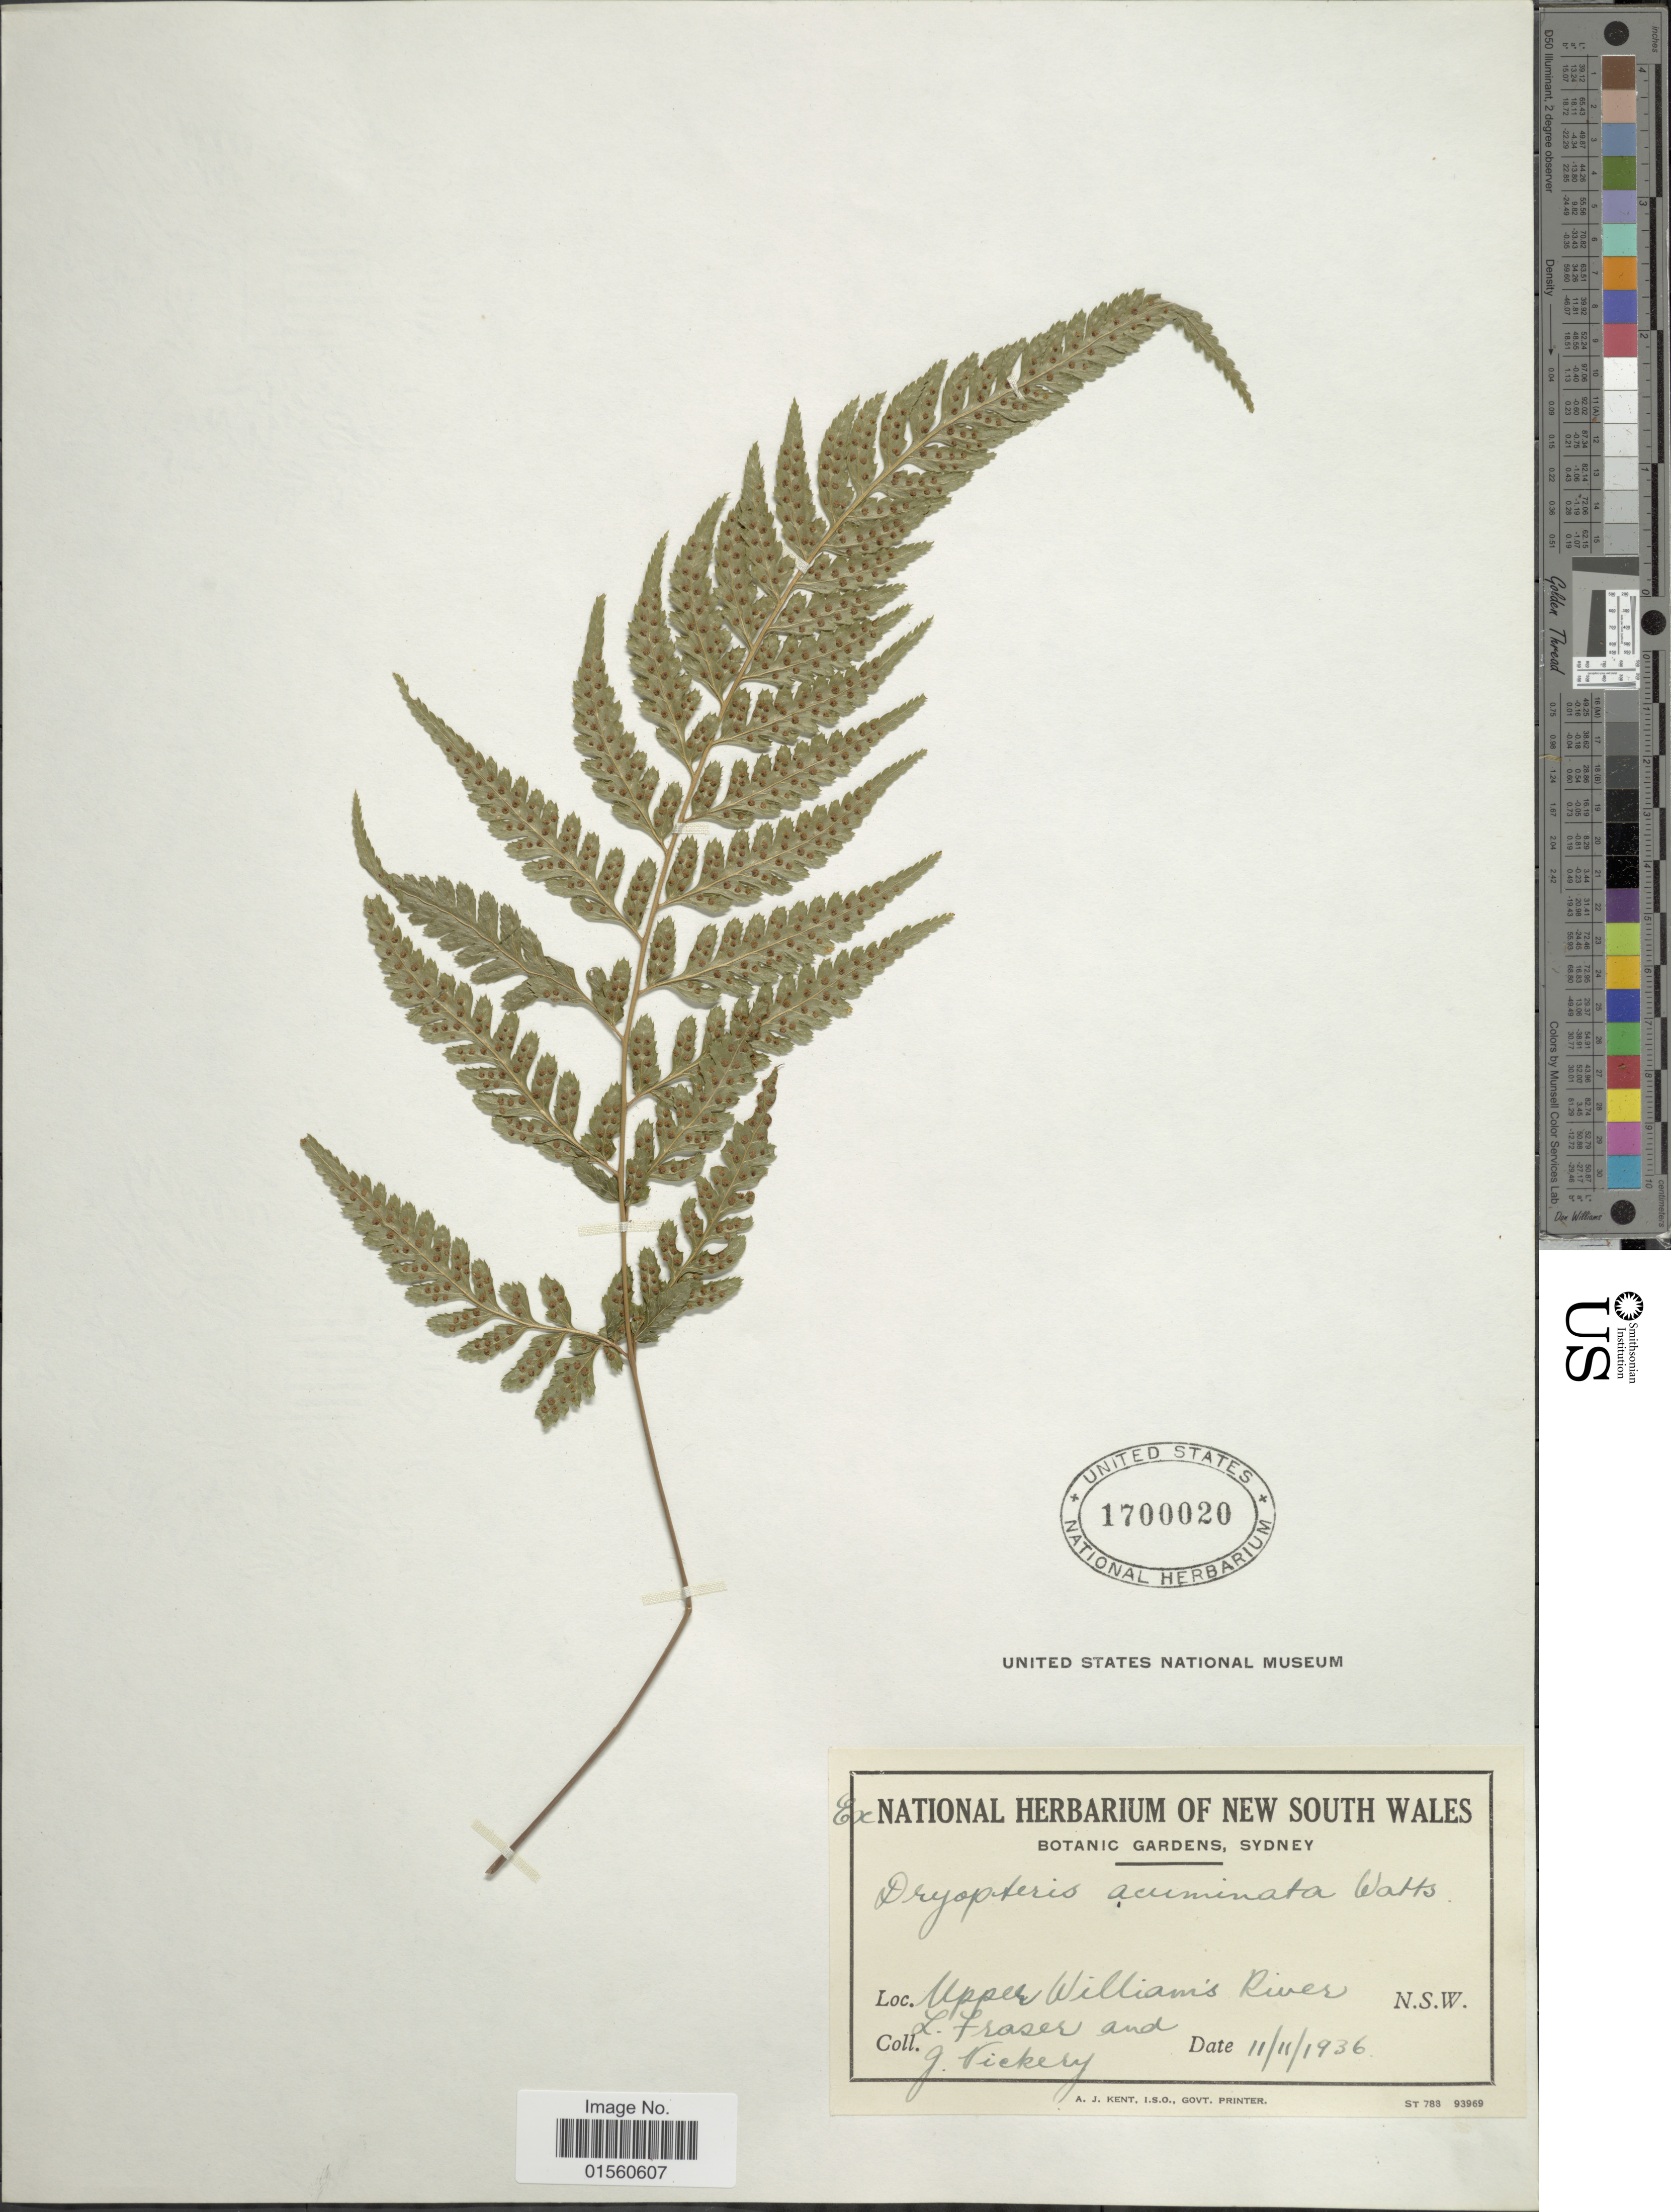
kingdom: Plantae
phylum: Tracheophyta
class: Polypodiopsida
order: Polypodiales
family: Dryopteridaceae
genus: Parapolystichum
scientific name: Parapolystichum acuminatum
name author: (Houlston) Labiak et al.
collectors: L. Fraser & J. Vickery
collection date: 1936-11-11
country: Australia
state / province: New South Wales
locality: Upper William's River, N.S.W.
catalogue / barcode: US 1700020